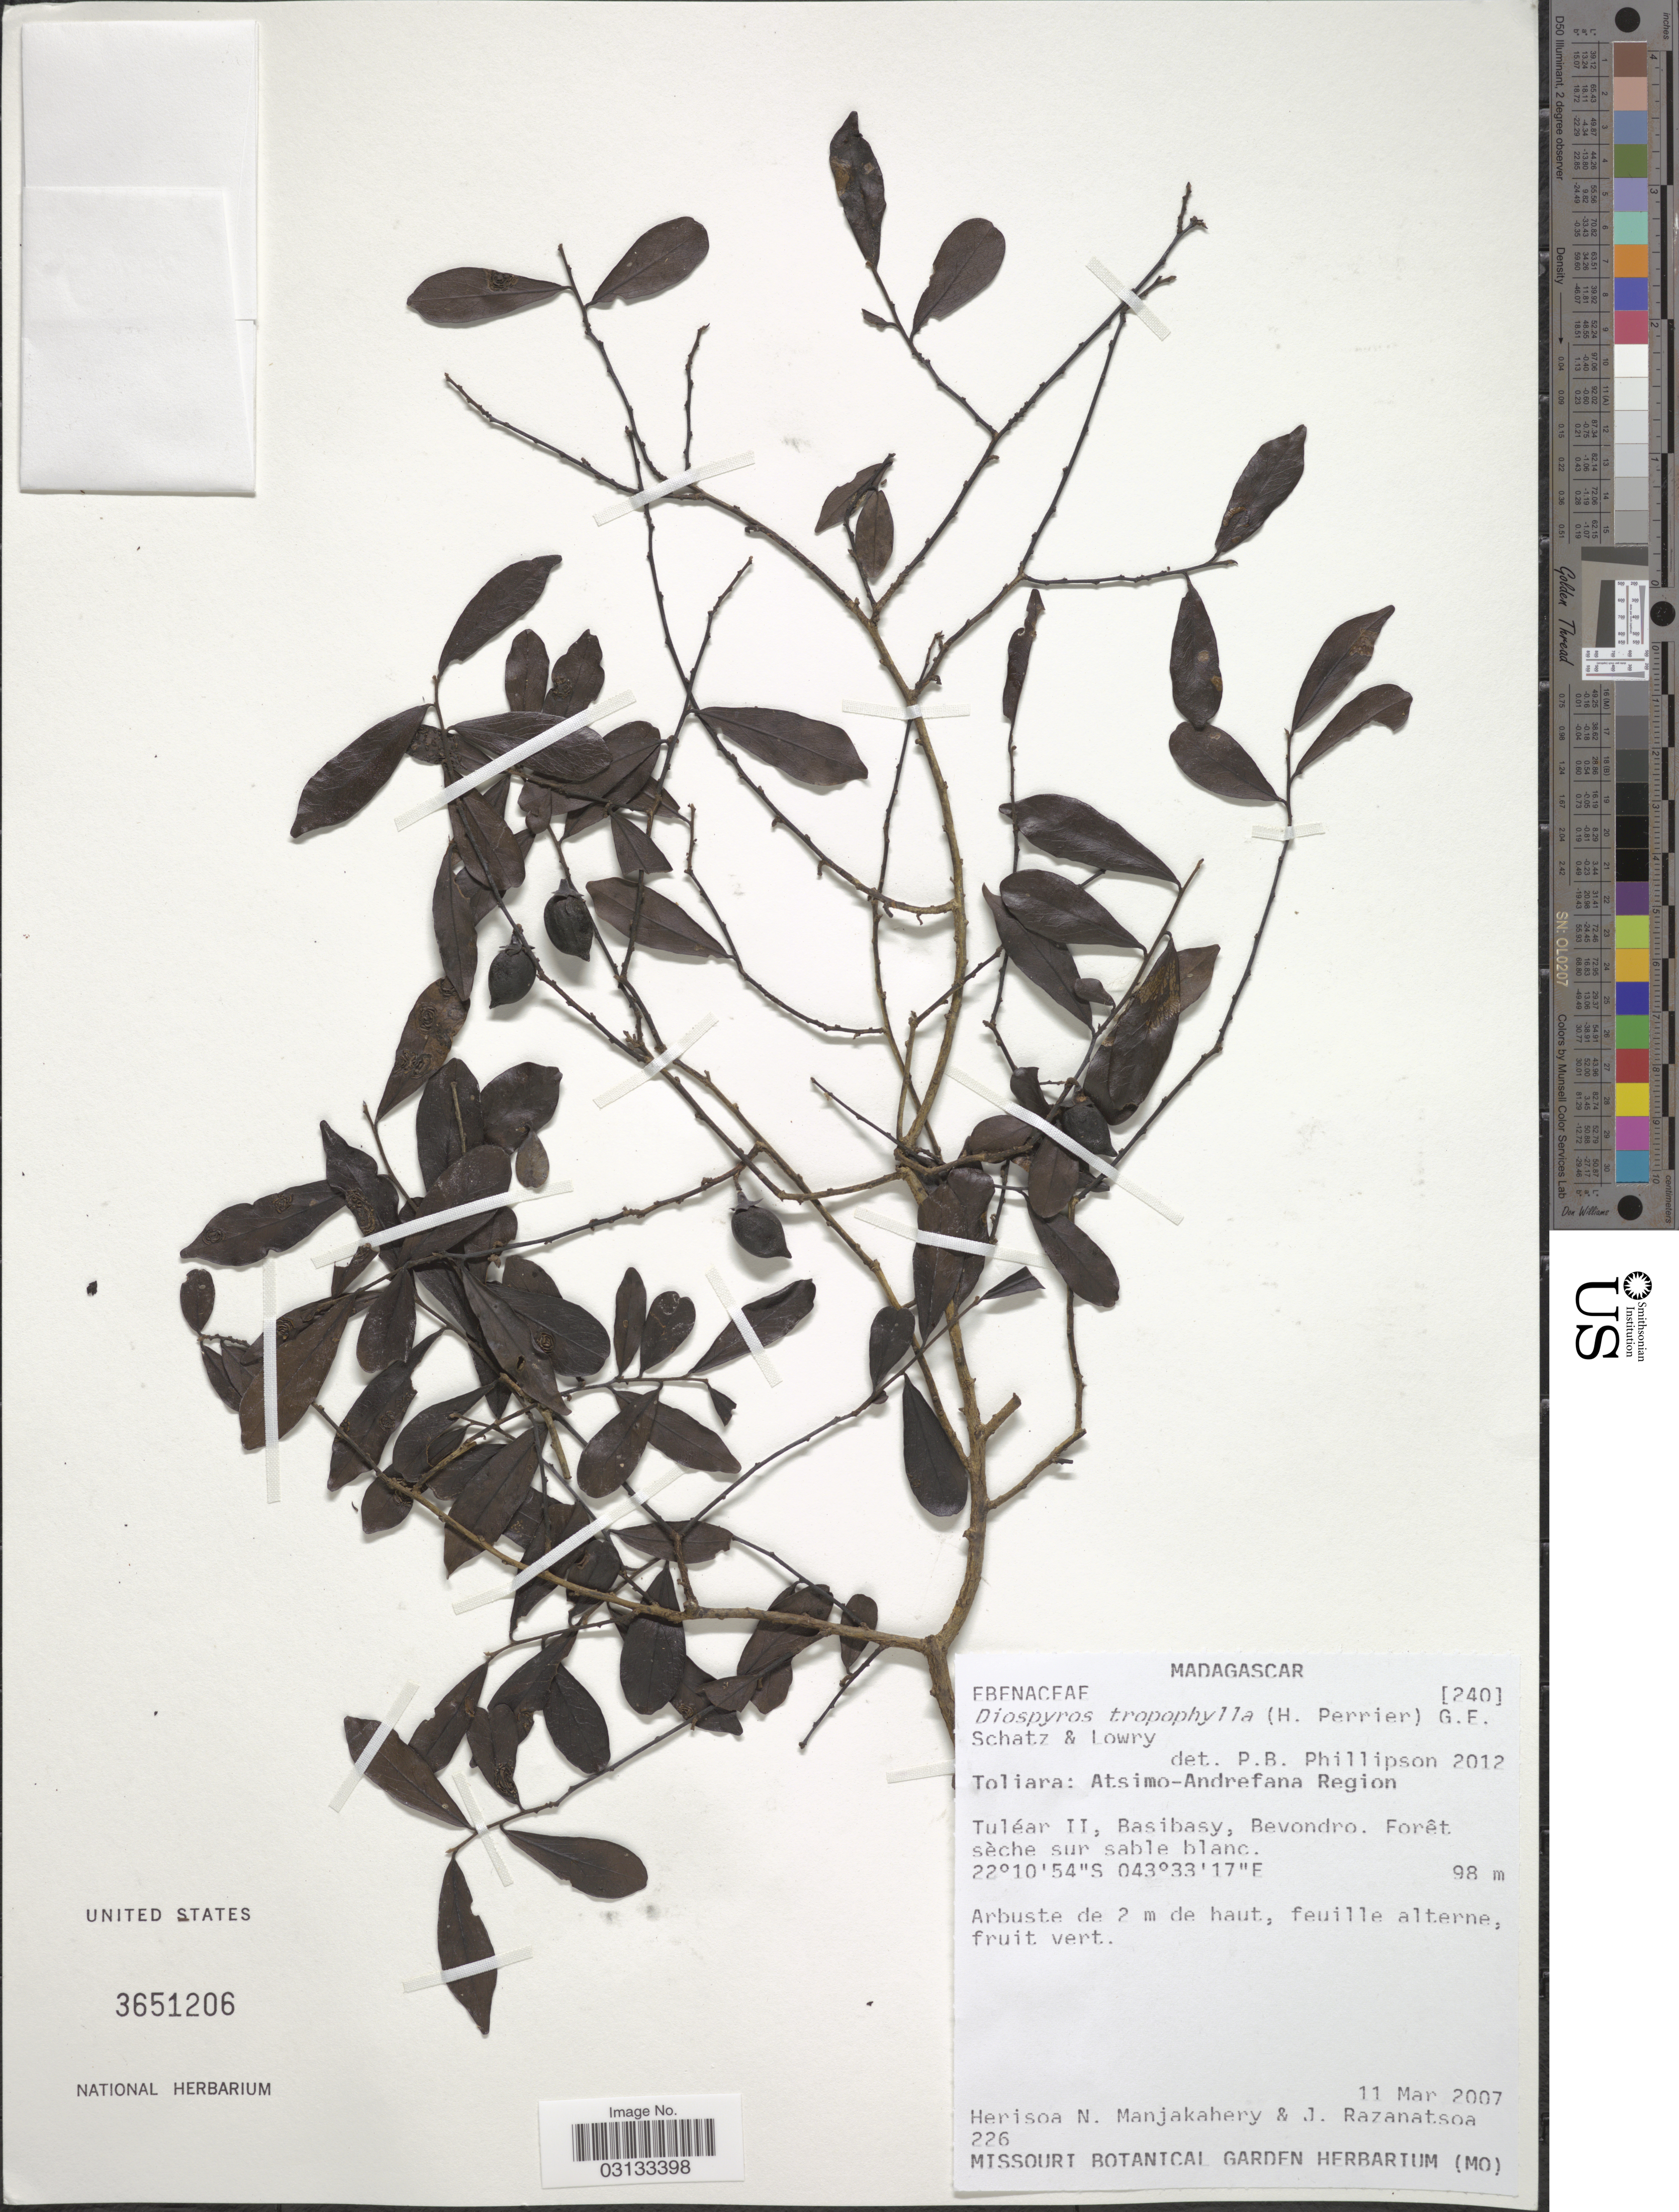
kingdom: Plantae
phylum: Tracheophyta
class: Magnoliopsida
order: Ericales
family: Ebenaceae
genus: Diospyros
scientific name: Diospyros tropophylla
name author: (H. Perrier) G.E. Schatz & Lowry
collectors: H. N. Manjakahery & J. Razanatzoa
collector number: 226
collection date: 2007-03-11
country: Madagascar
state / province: Atsimo-Andrefana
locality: Atsimo-Andrefana Region, Tuléar II, Basibasy, Bevondro.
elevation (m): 98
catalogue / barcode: US 3651206